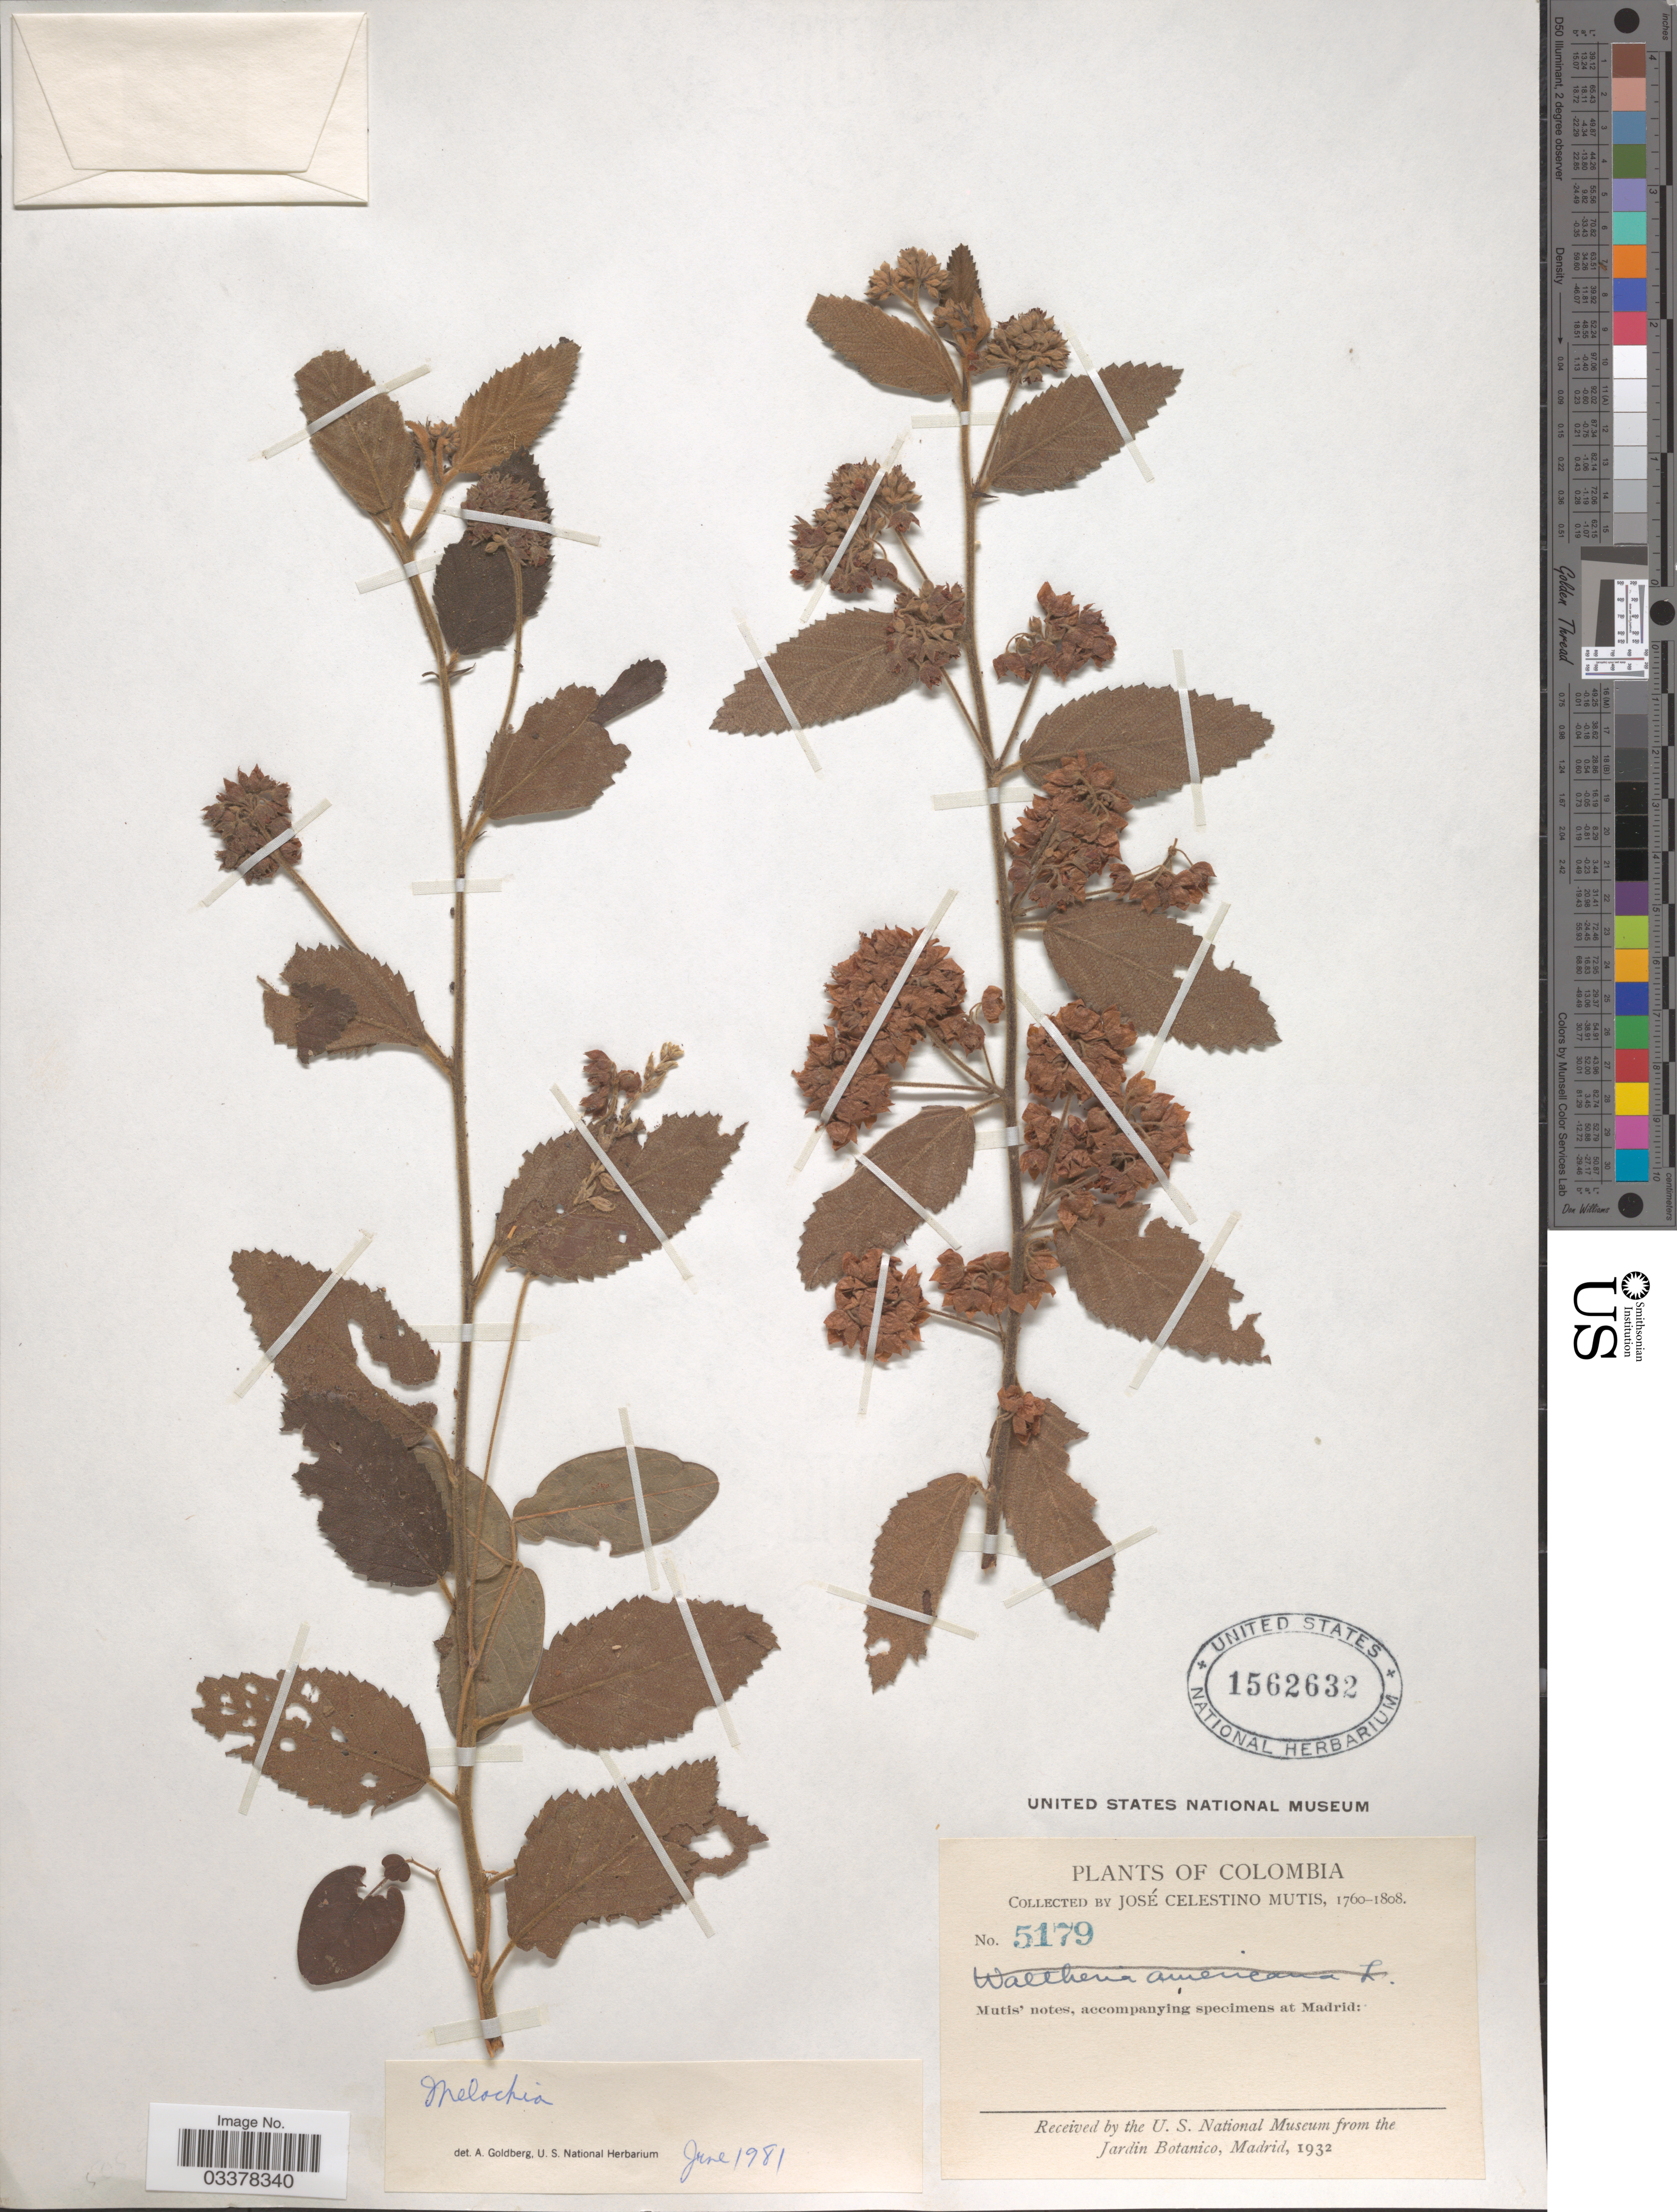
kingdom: Plantae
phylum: Tracheophyta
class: Magnoliopsida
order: Malvales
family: Malvaceae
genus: Melochia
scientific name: Melochia mollis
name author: (Kunth) Triana & Planch.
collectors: J. C. B. Mutis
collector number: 5179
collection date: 1760/1808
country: Colombia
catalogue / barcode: US 1562632